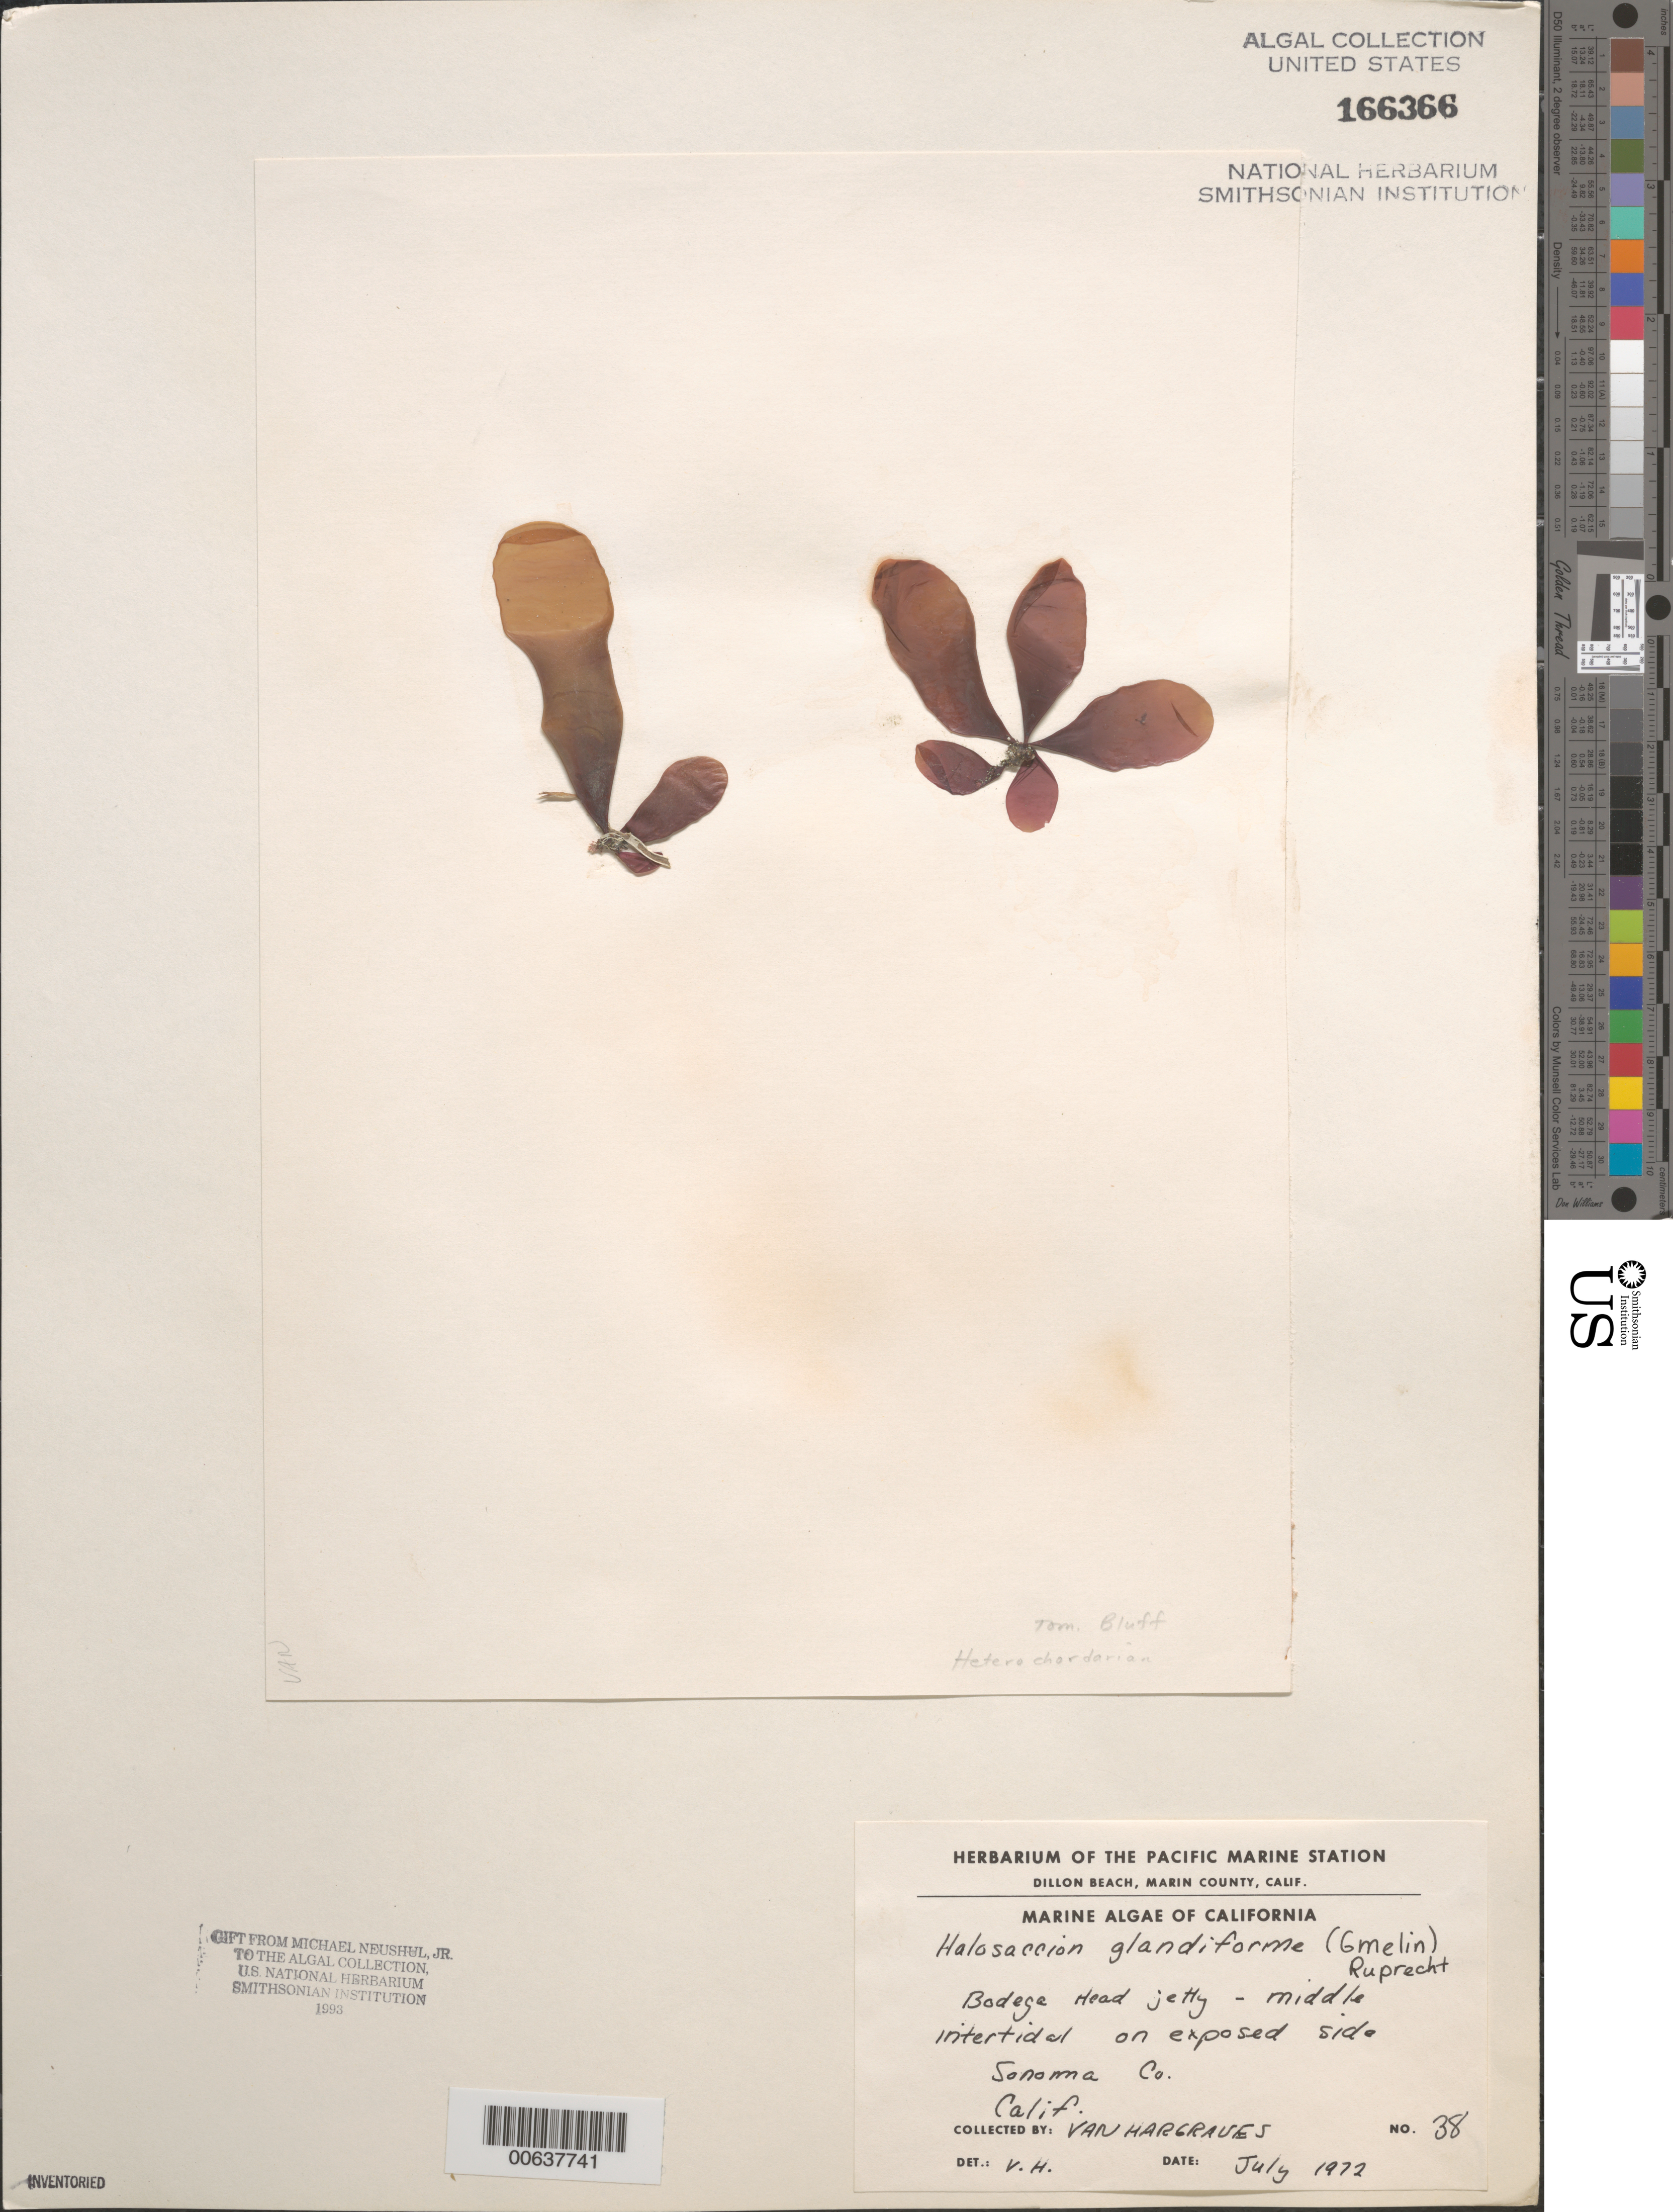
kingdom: Plantae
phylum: Rhodophyta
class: Florideophyceae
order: Palmariales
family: Palmariaceae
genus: Halosaccion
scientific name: Halosaccion glandiforme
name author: (S.G. Gmel.) Rupr.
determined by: Hargraves, V. A.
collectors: V. Hargraves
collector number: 38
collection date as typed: Jul 1972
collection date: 1972-07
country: United States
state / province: California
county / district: Sonoma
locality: Bodega Head jetty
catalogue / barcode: US 166366